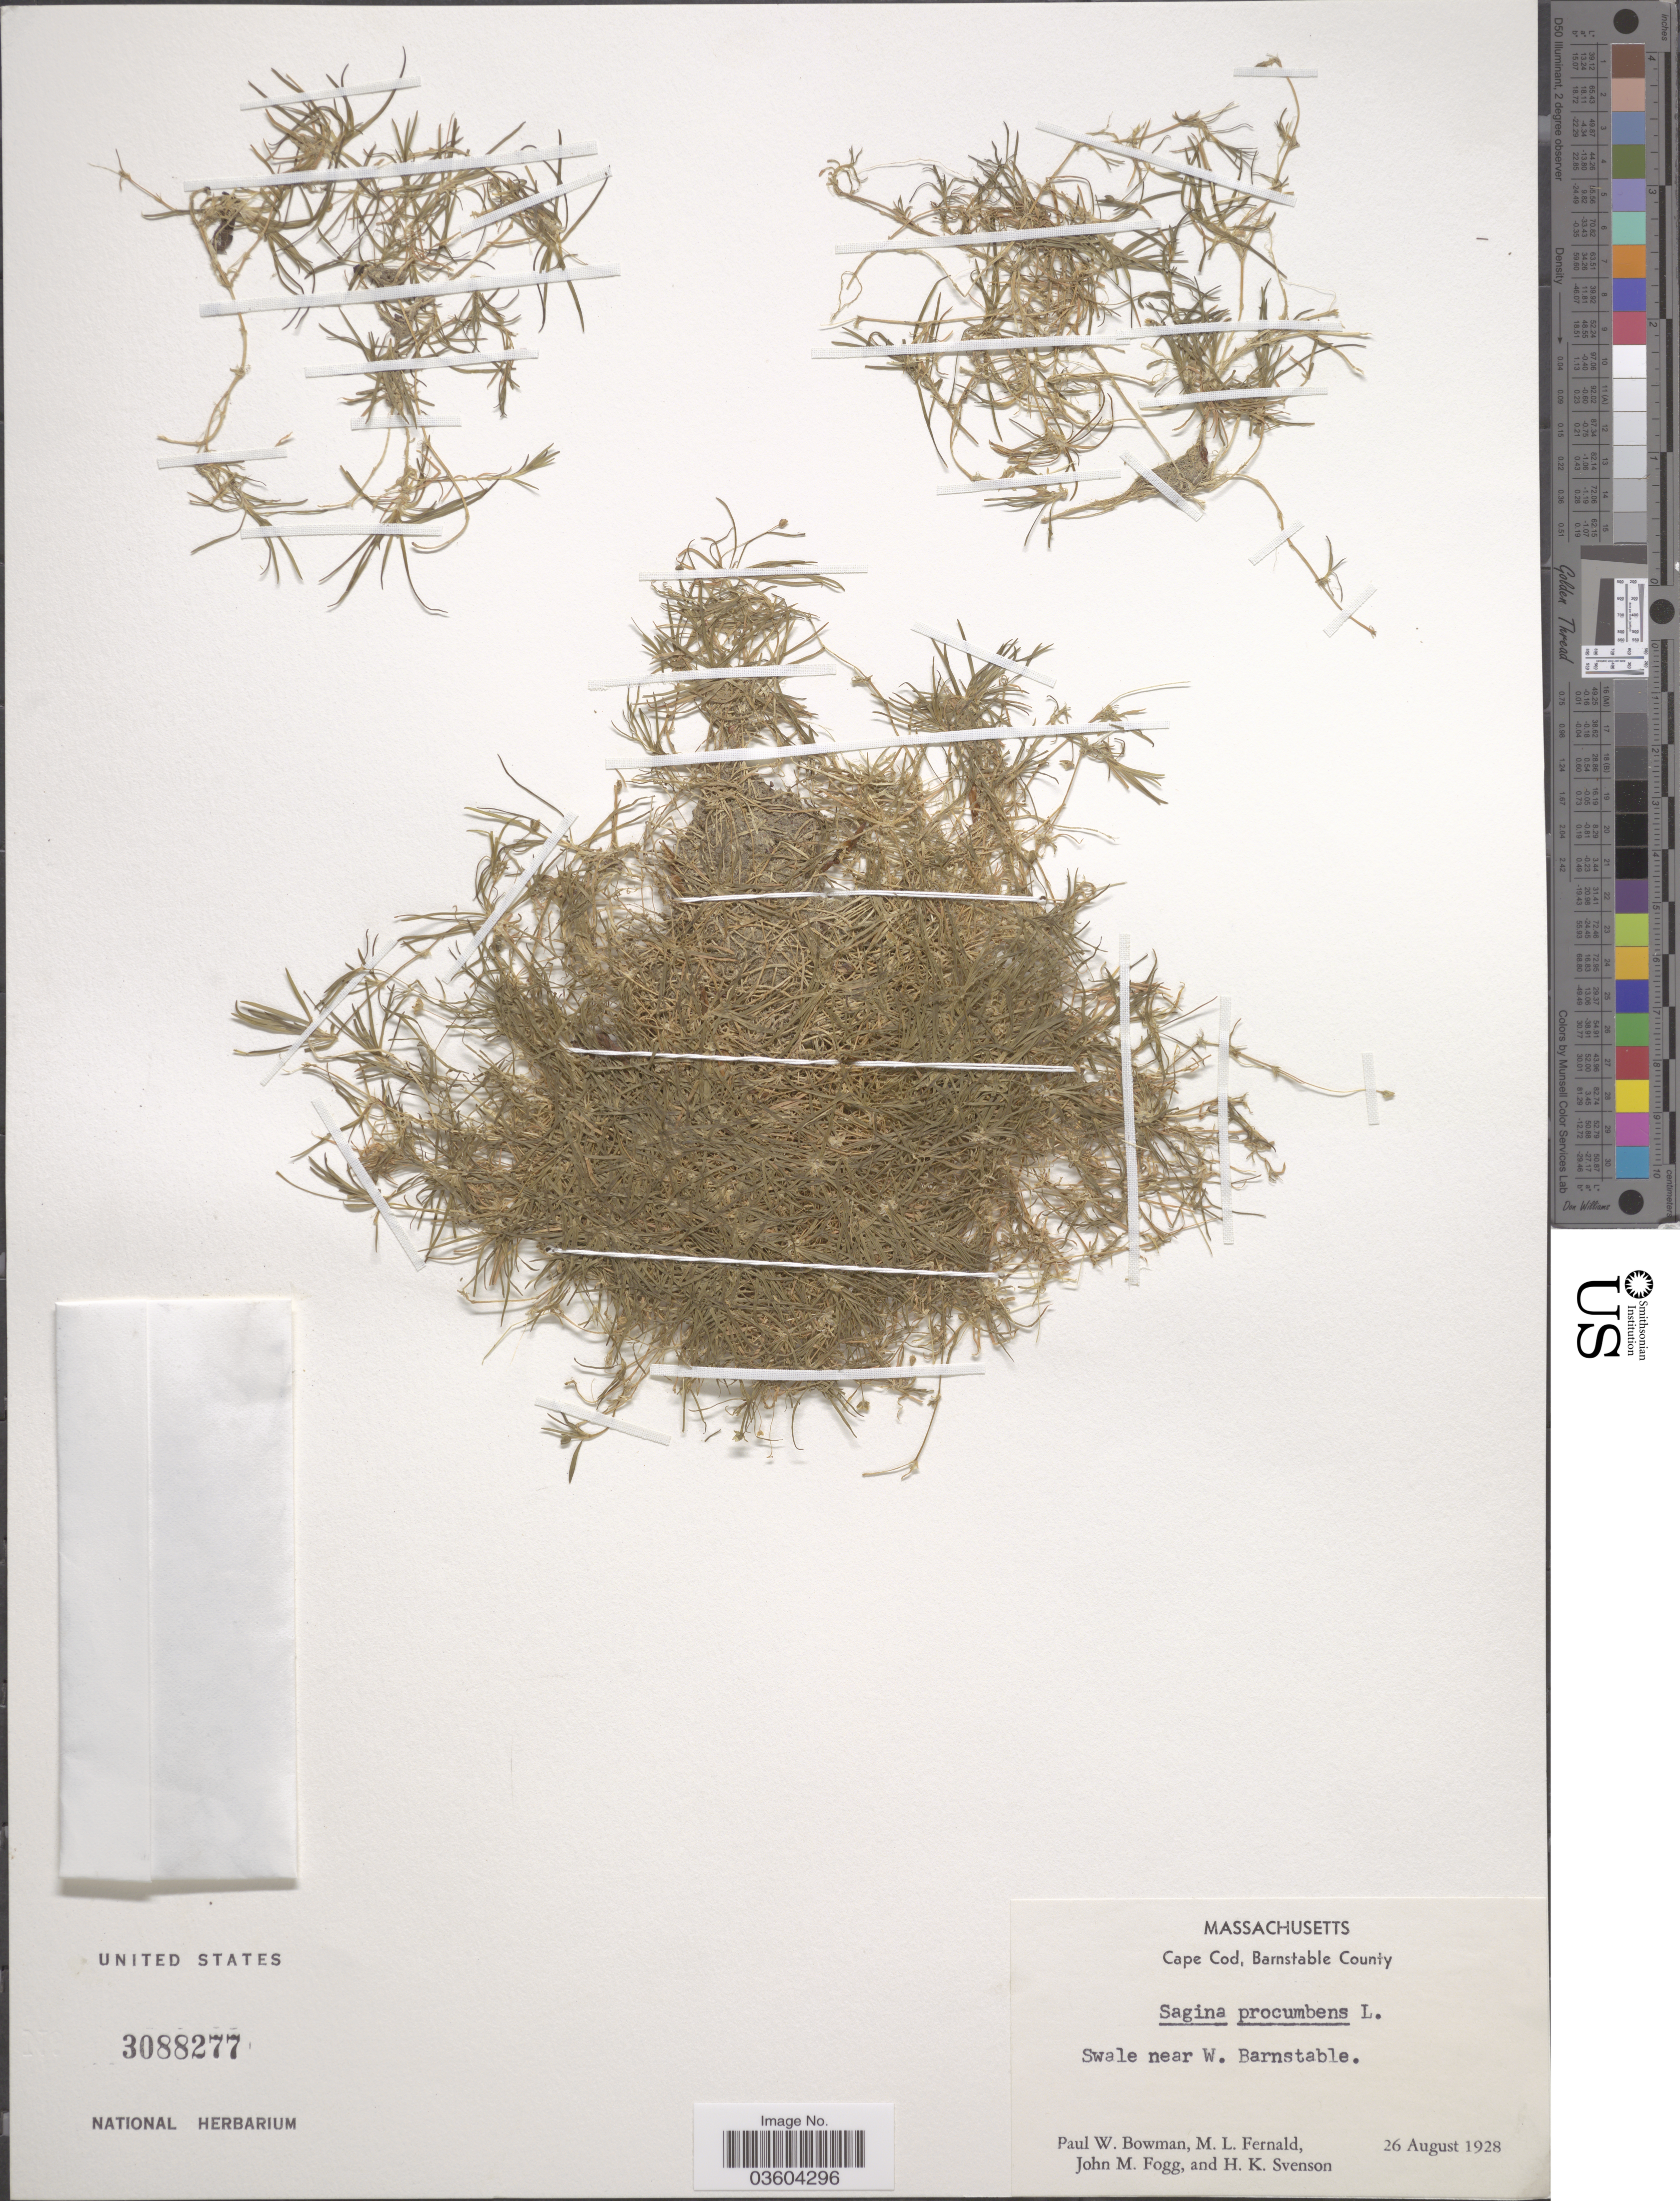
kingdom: Plantae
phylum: Tracheophyta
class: Magnoliopsida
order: Caryophyllales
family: Caryophyllaceae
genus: Sagina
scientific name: Sagina procumbens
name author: L.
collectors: P. Bowman, M. L. Fernald, J. Fogg & H. K. Svenson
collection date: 1928-08-26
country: United States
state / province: Massachusetts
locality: Cape Cod, Barnstable County. Swale near W. Barnstable.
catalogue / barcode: US 3088277